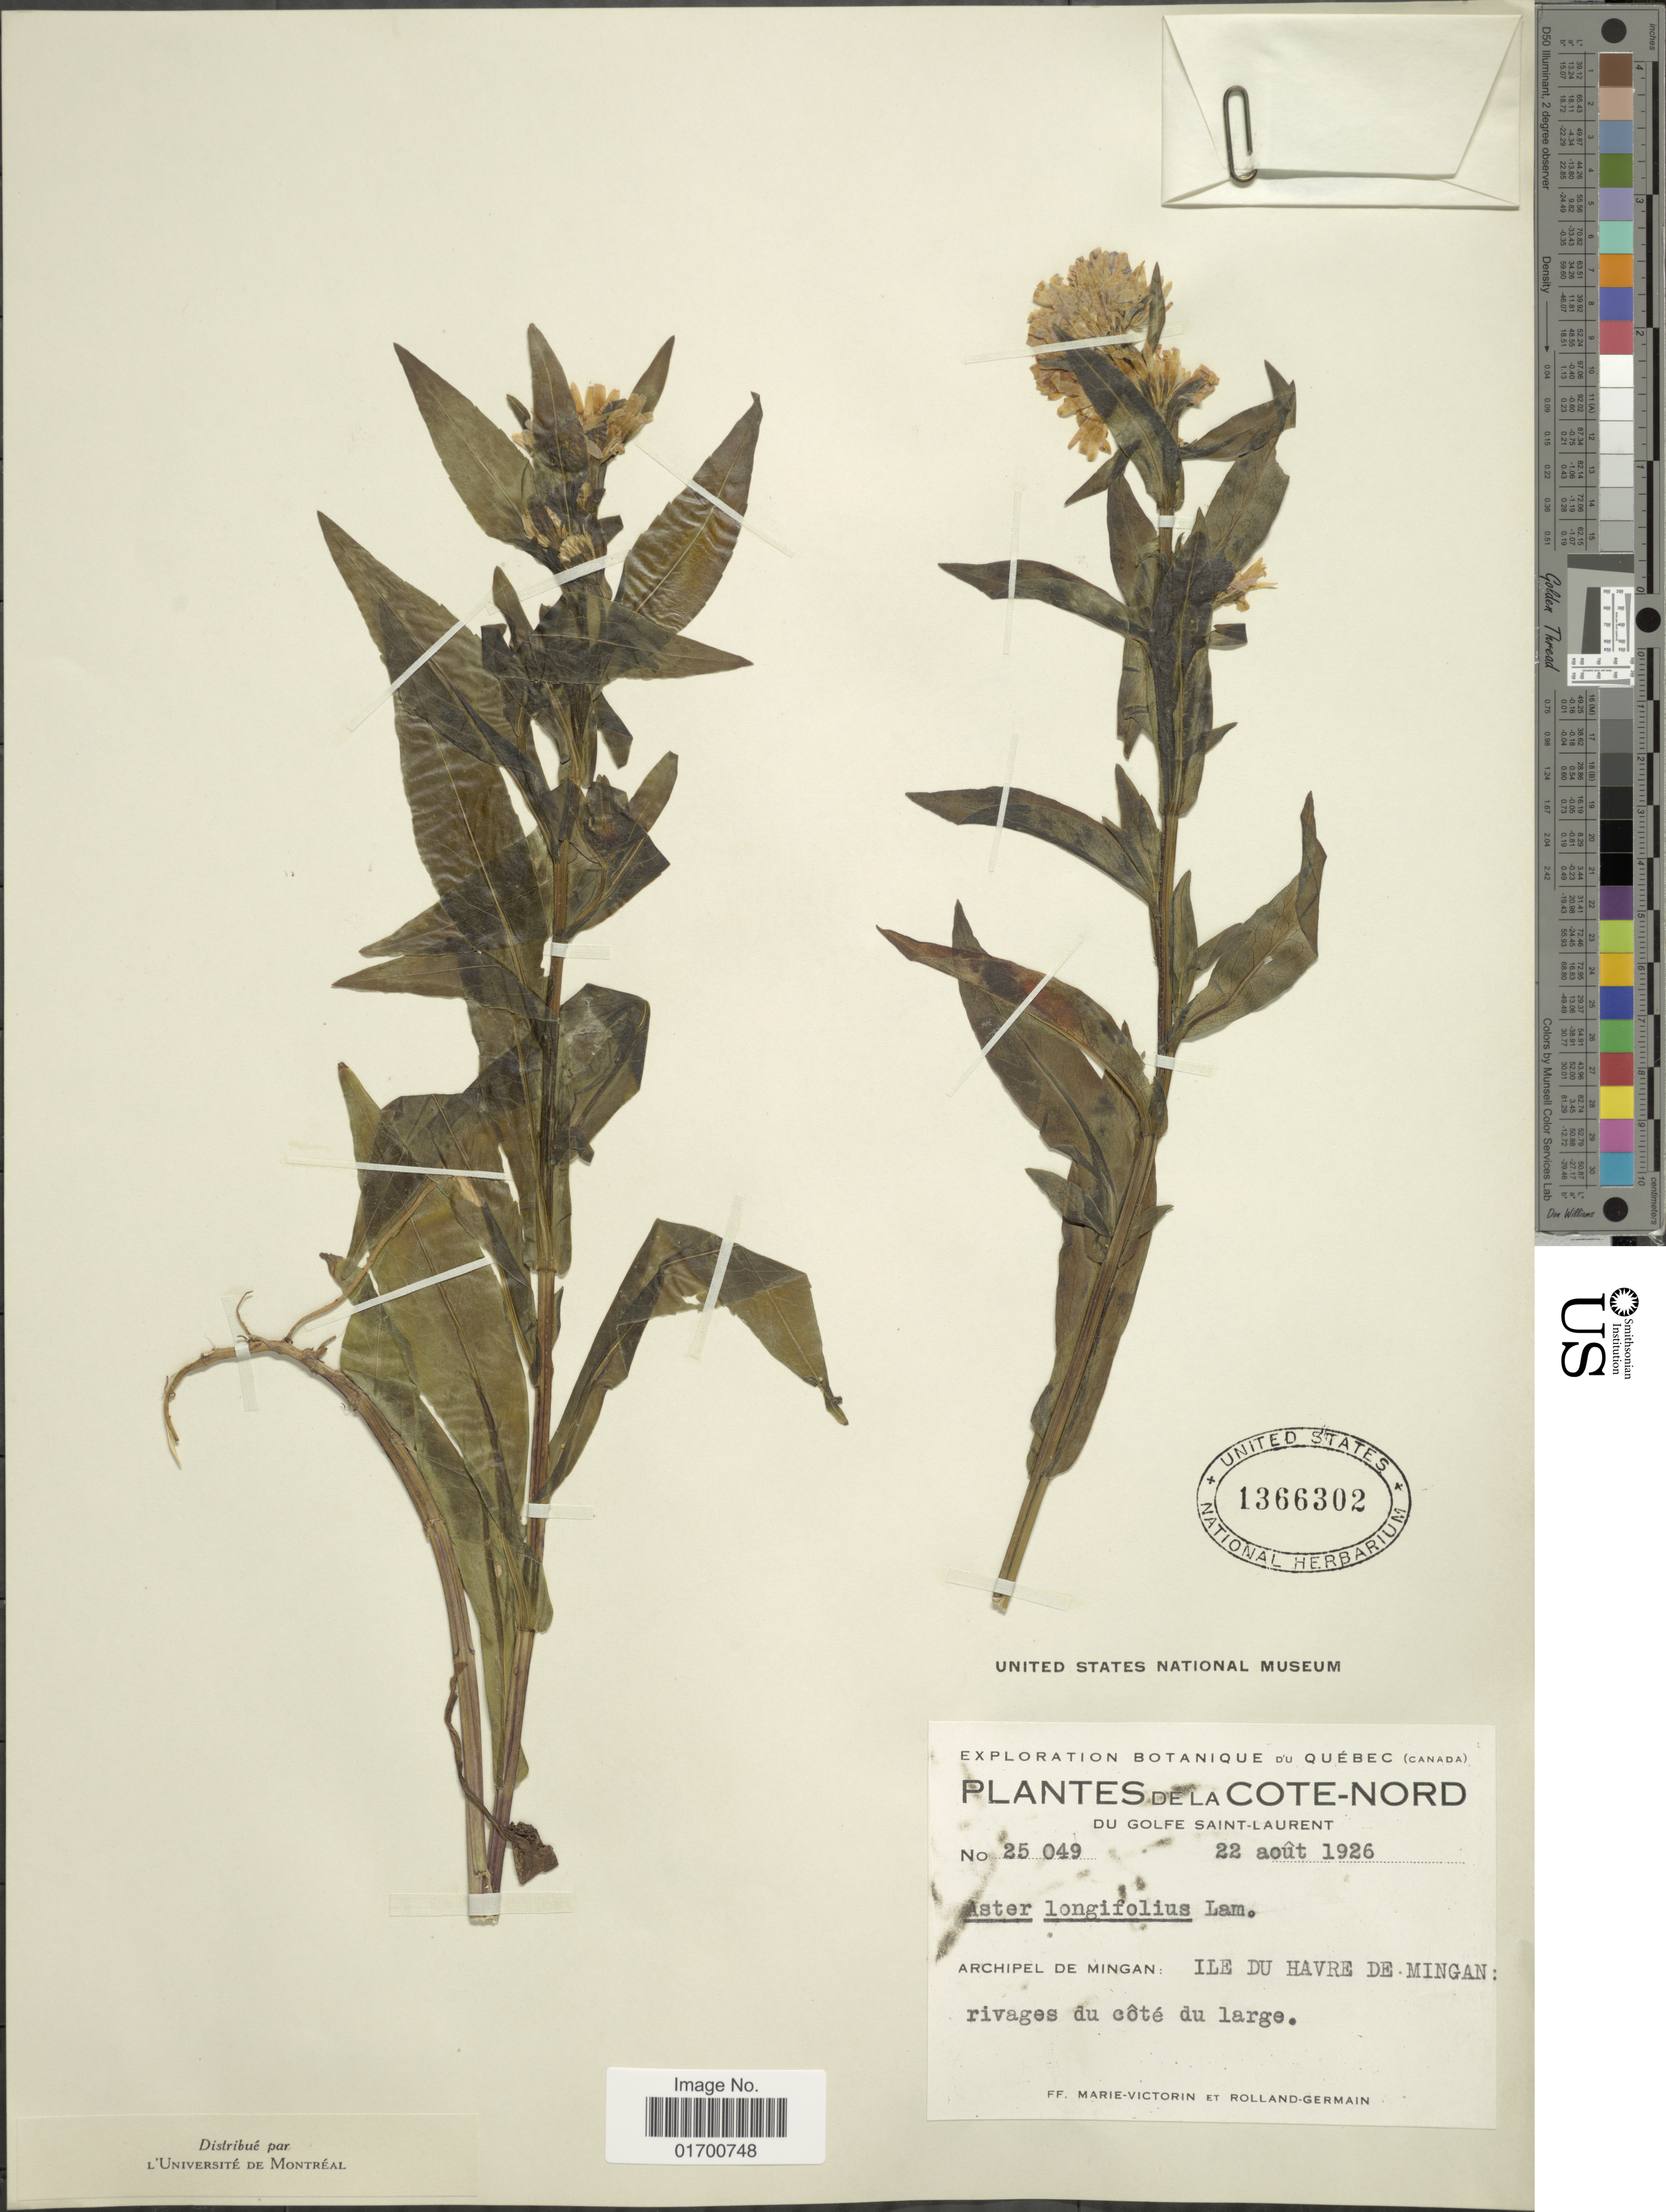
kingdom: Plantae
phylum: Tracheophyta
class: Magnoliopsida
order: Asterales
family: Asteraceae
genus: Symphyotrichum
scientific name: Symphyotrichum longifolium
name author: (Lam.) G.L. Nesom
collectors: F. Marie-Victorin & Rolland-Germain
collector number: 25 049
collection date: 1926-08-22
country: Canada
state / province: Quebec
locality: De La Cote-Nord, Du Golfe Saint-Laurent, Archipel de Mingan: Ile Du Havre De Mingan, rivages du cote du large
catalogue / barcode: US 1366302